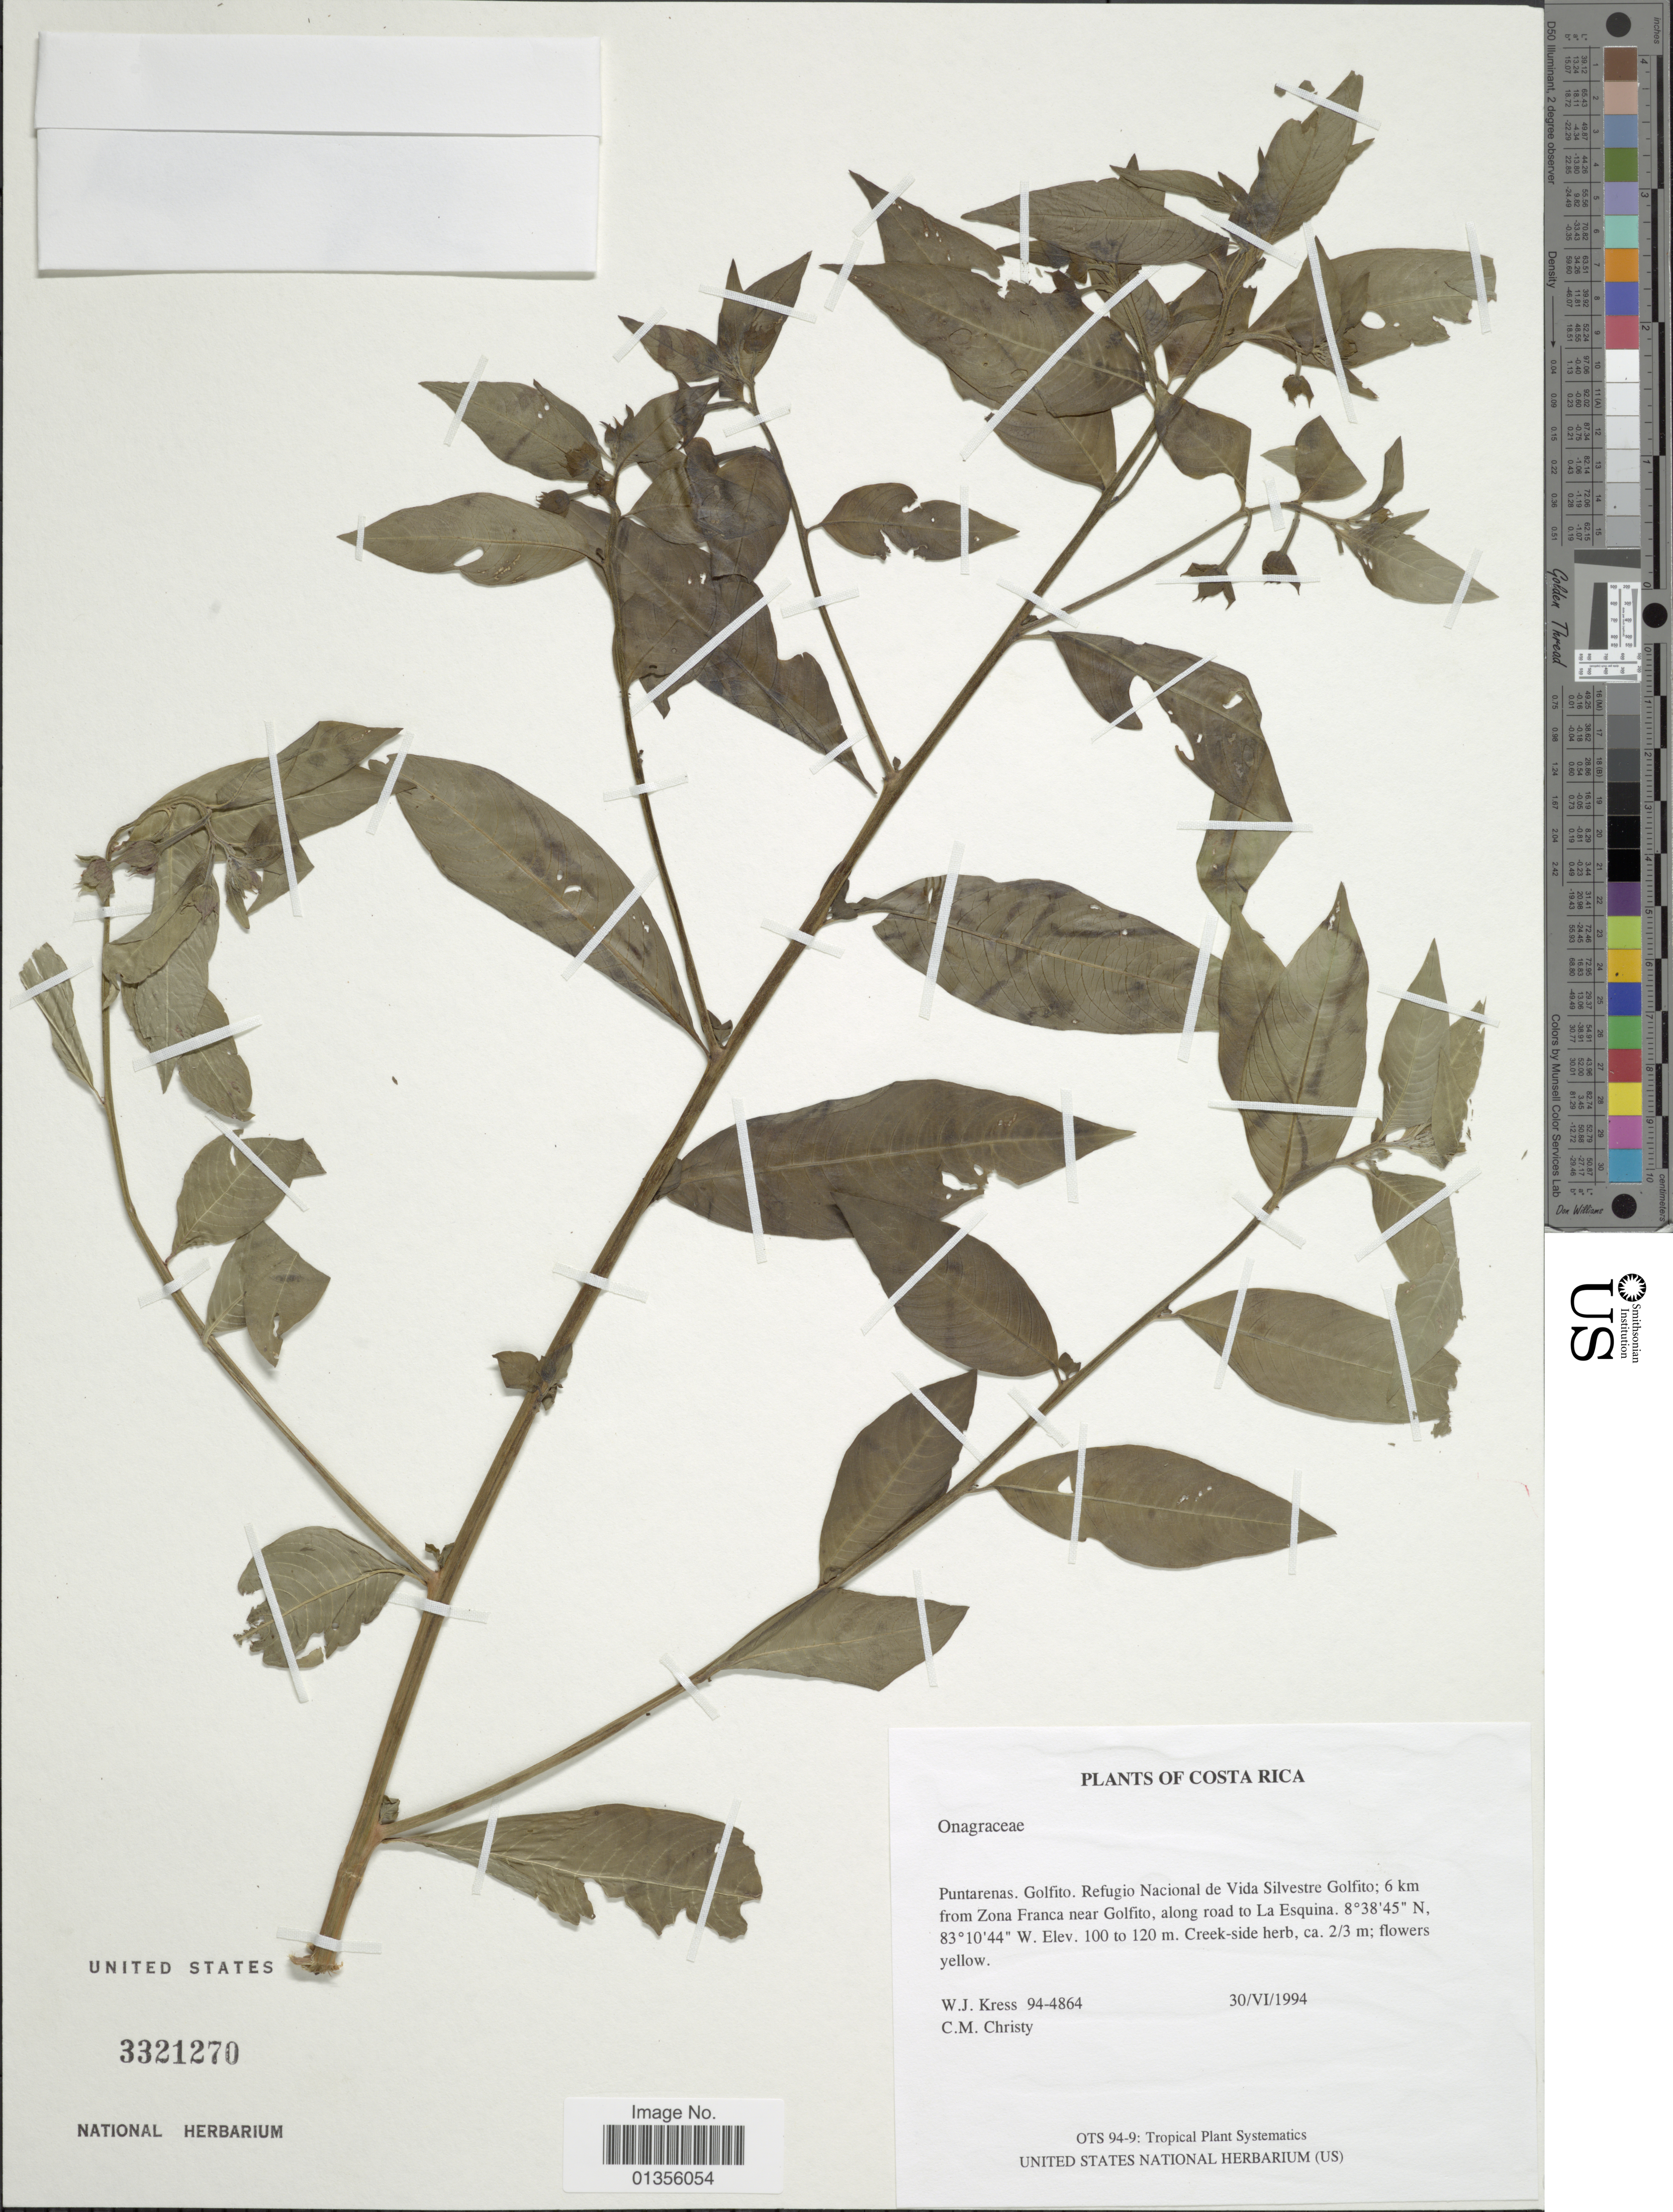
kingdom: Plantae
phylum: Tracheophyta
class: Magnoliopsida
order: Myrtales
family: Onagraceae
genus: Ludwigia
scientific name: Ludwigia sp.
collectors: W. J. Kress & C. M. Christy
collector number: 94-4864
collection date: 1994-06-30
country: Costa Rica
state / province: Puntarenas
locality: Golfito. Refugio Nacional de Vida Silvestre Golfito; 6 km from Zona Franca near Golfito, along road to La Esquina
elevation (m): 100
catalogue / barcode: US 3321270